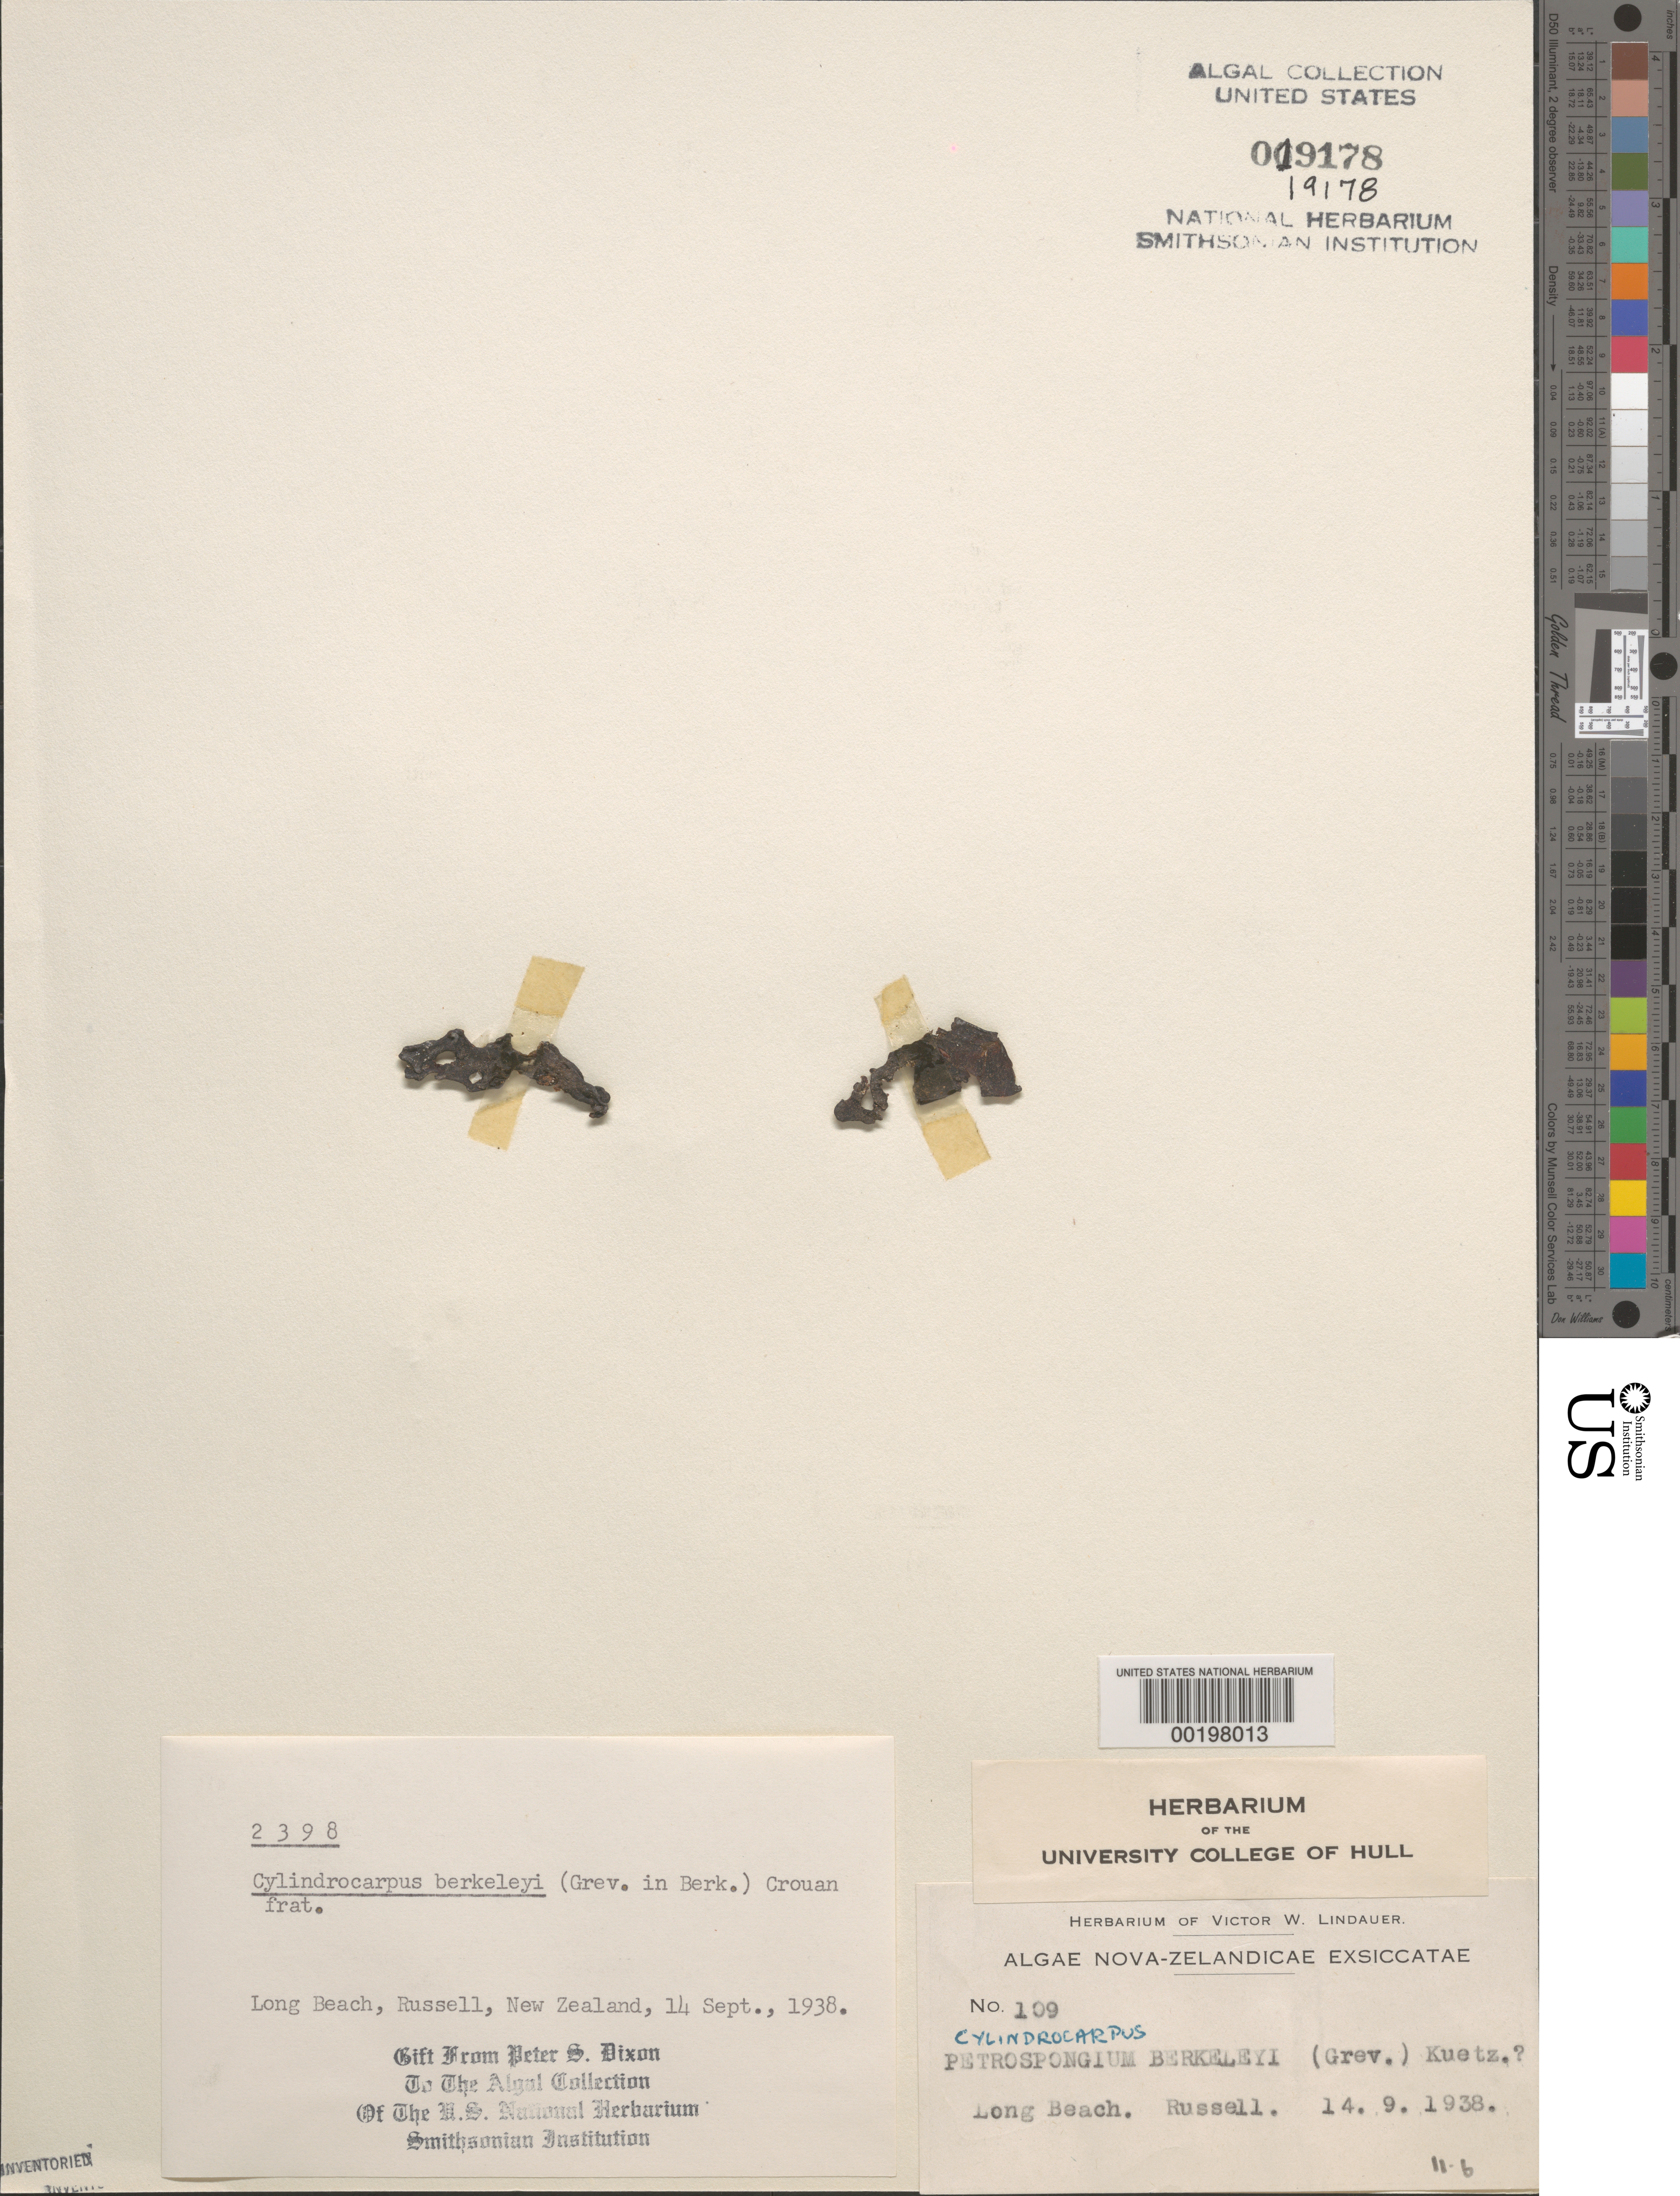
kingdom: Chromista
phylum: Ochrophyta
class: Phaeophyceae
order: Ectocarpales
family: Petrospongiaceae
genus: Petrospongium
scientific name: Petrospongium berkeleyi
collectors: V. Lindauer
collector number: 109 & PSD 2398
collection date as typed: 14 Sep 1938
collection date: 1938-09-14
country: New Zealand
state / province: Northland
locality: Russell, long beach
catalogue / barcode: US 19178